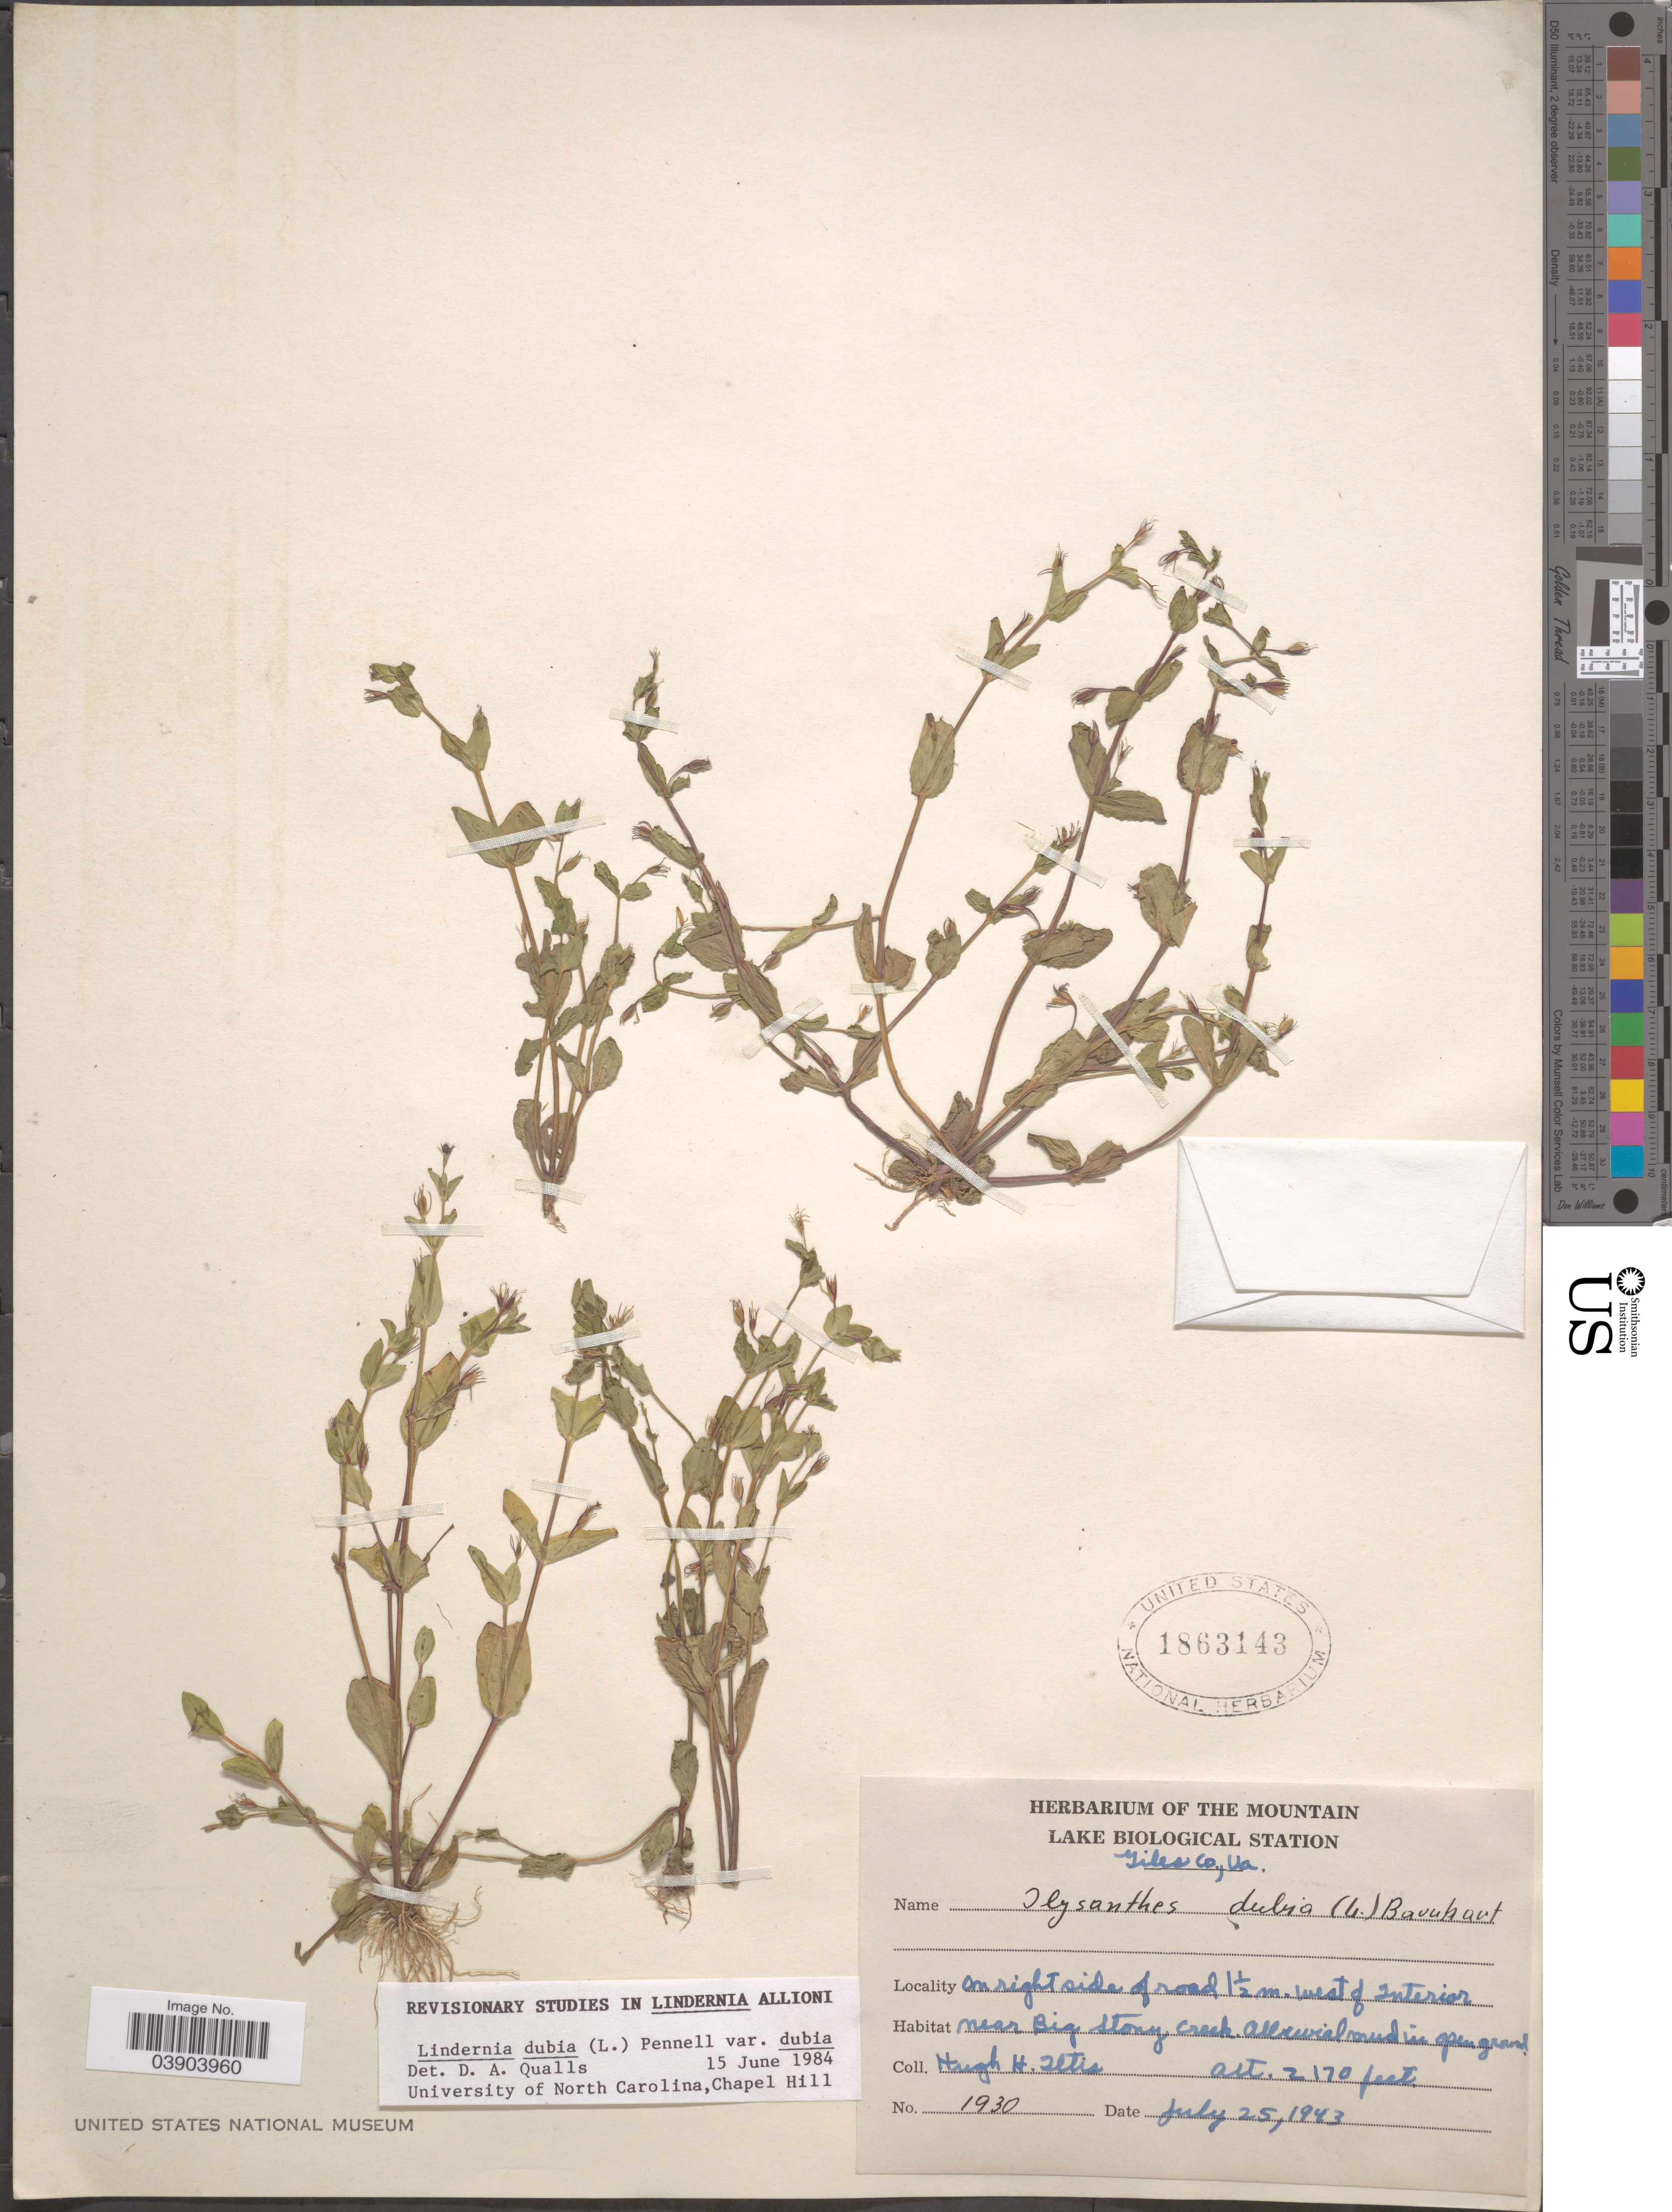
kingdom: Plantae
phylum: Tracheophyta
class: Magnoliopsida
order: Lamiales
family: Linderniaceae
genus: Lindernia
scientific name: Lindernia dubia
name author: (L.) Pennell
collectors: H. Iltis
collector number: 1930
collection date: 1943-07-25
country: United States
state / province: Virginia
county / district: Giles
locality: On right side of road 1½ m. west of Interior near Big Stony Creek.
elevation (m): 661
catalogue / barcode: US 1863143